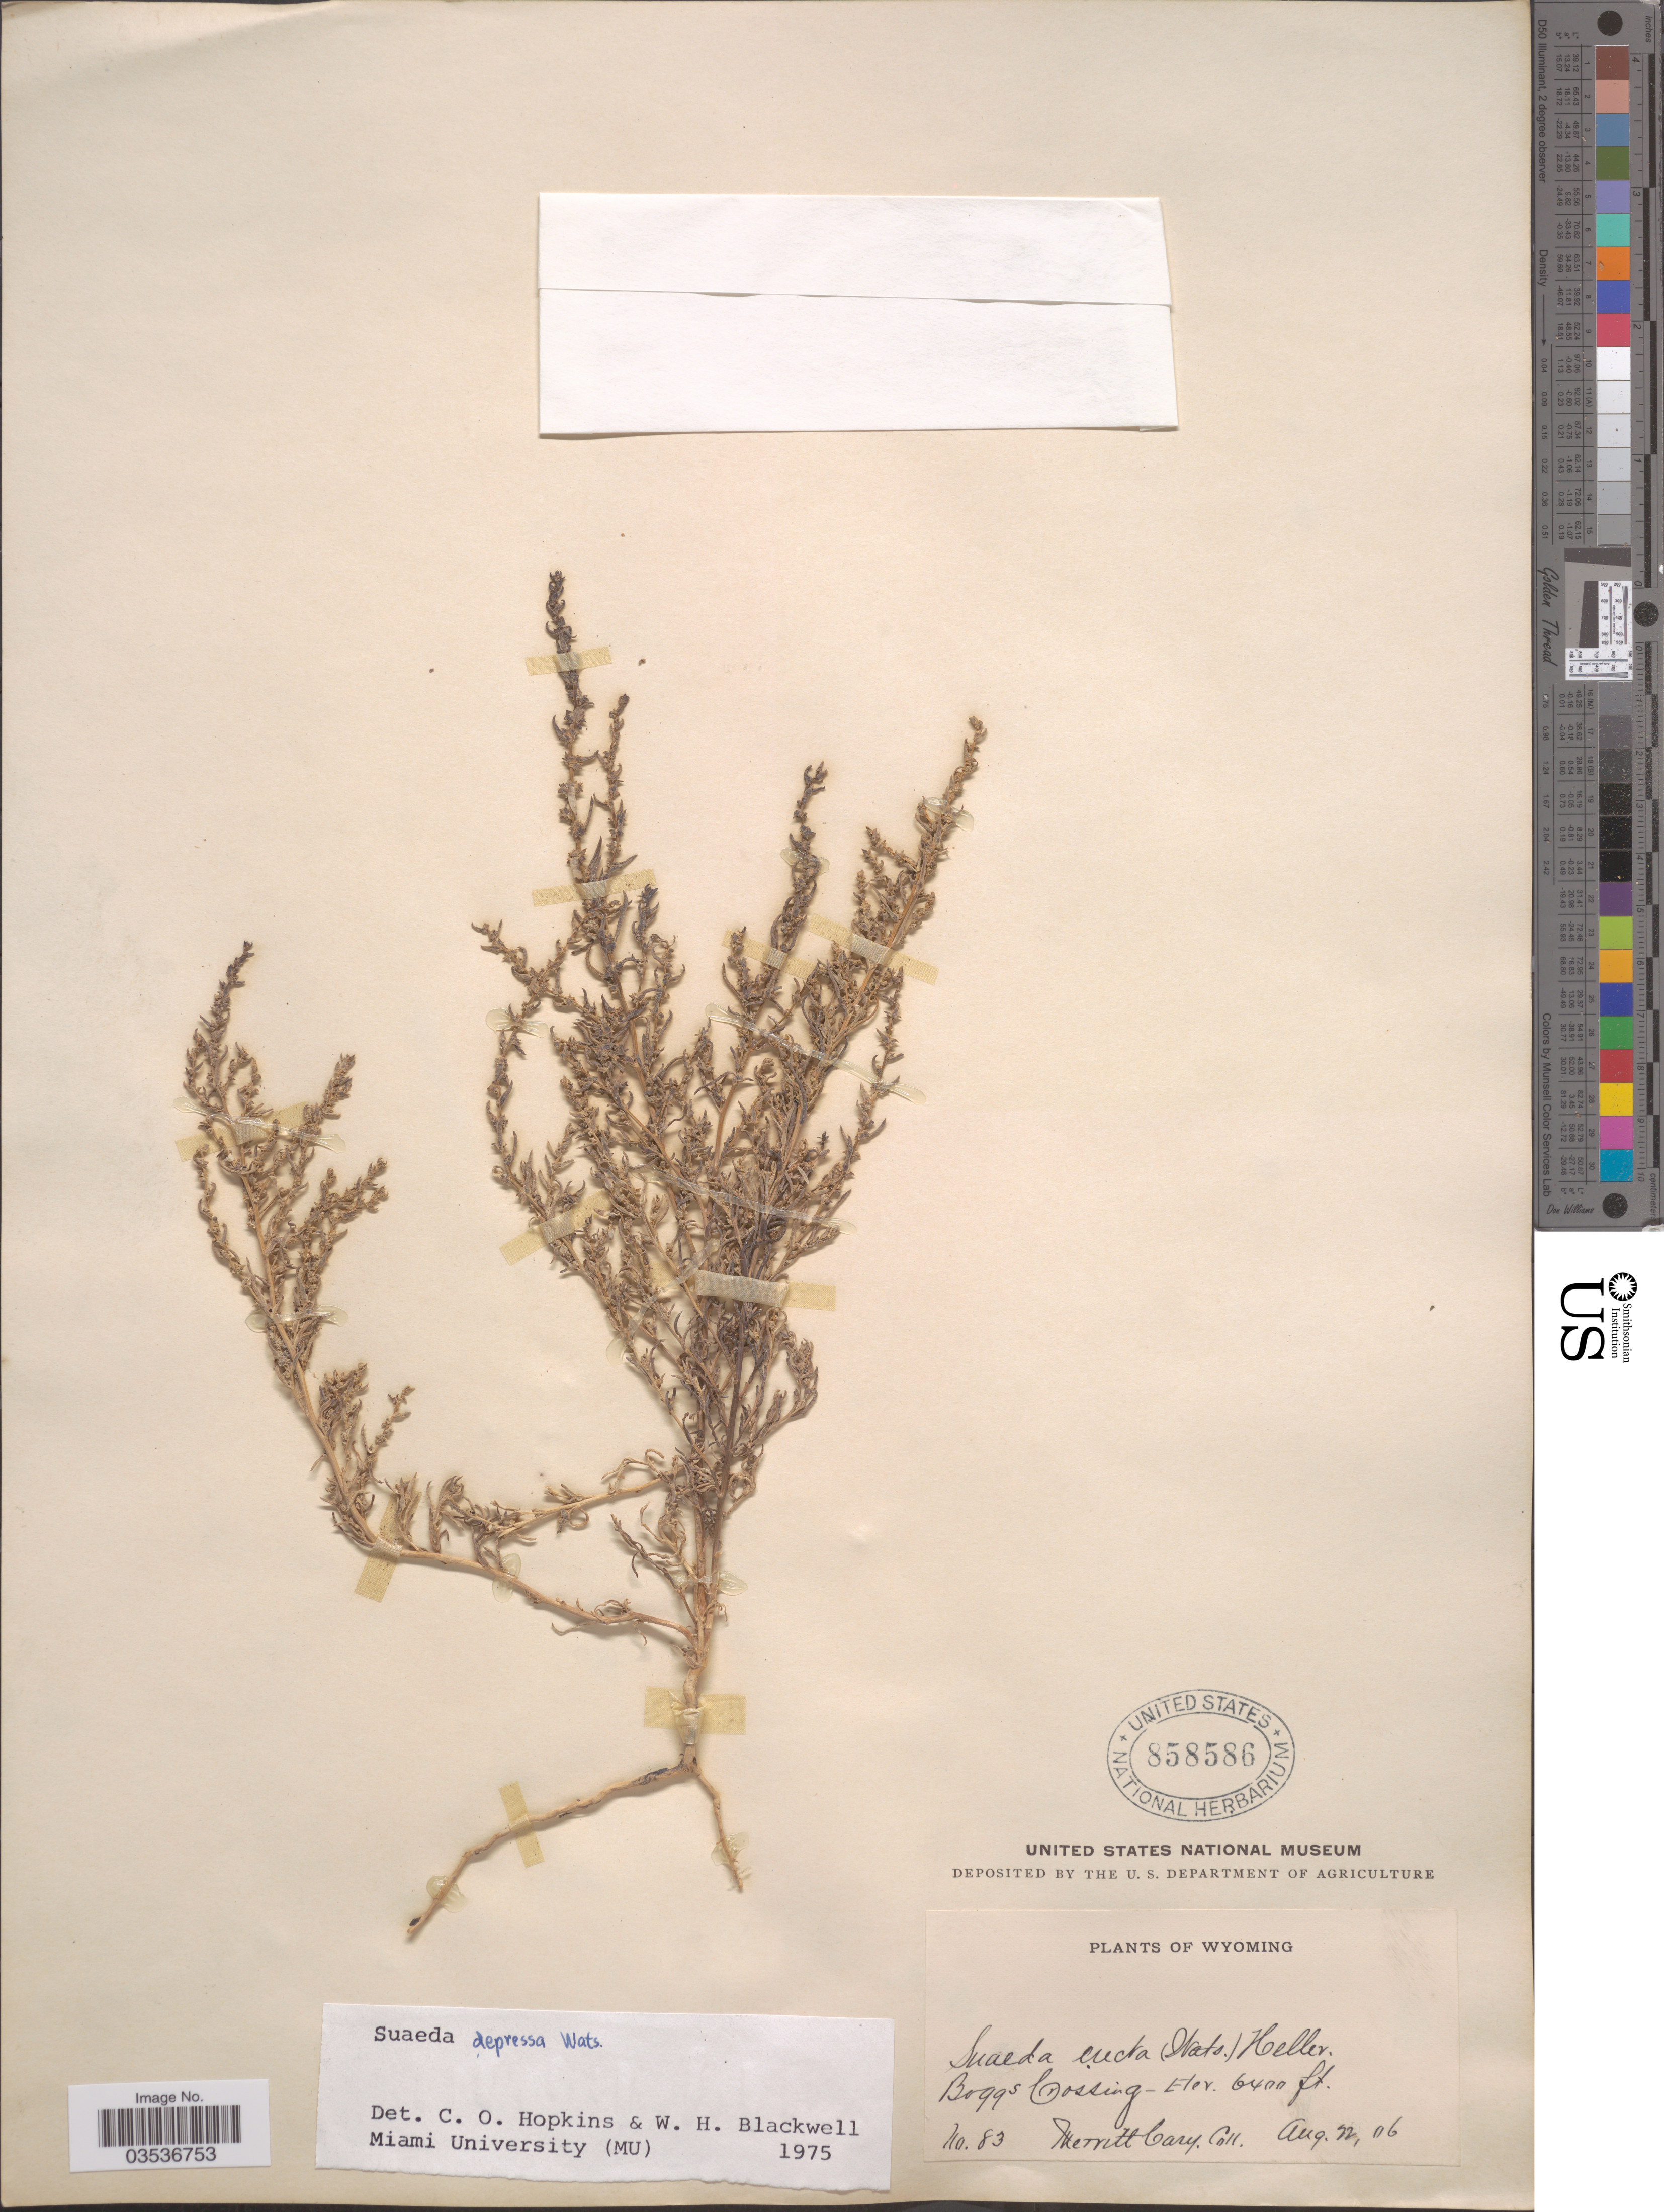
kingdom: Plantae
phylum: Tracheophyta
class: Magnoliopsida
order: Caryophyllales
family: Amaranthaceae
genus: Suaeda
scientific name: Suaeda depressa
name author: (Pursh) S. Watson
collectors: M. Cary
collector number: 83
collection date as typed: Transcribed d/m/y: 22/8/6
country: United States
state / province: Wyoming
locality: Boggs Crossing.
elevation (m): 1951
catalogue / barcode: US 858586